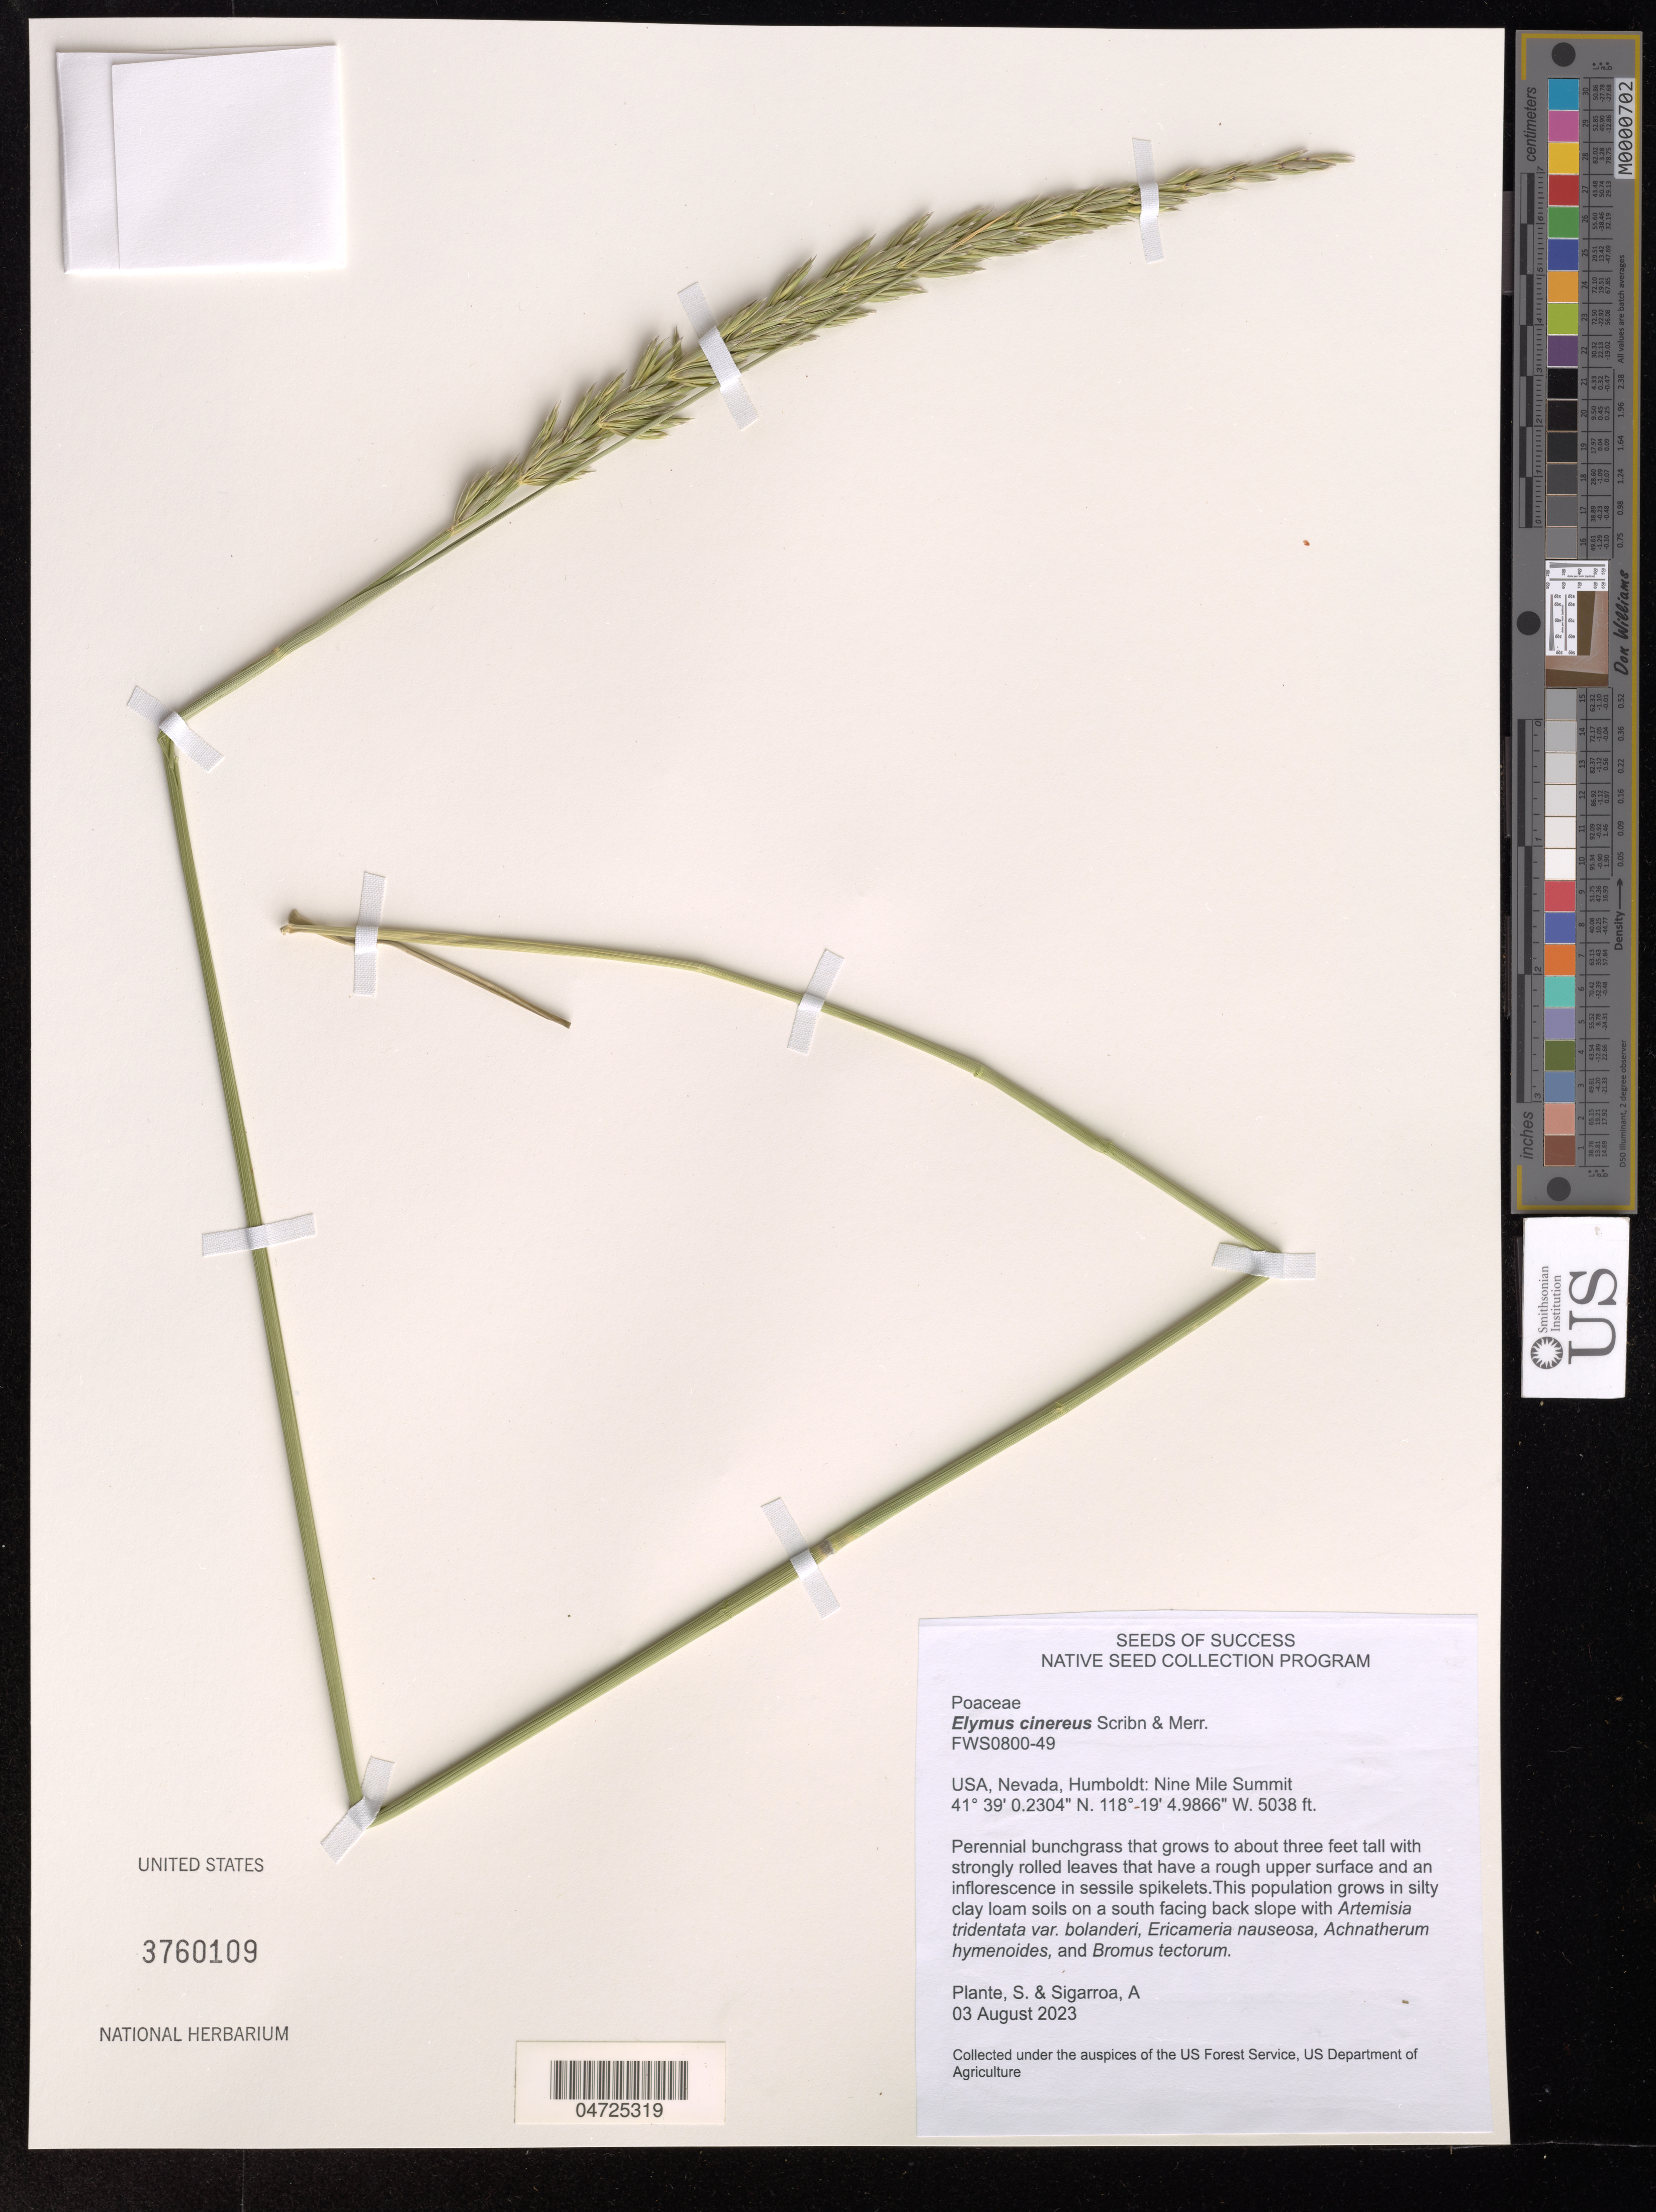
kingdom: Plantae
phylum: Tracheophyta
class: Liliopsida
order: Poales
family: Poaceae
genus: Elymus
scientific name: Elymus cinereus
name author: Scribn. & Merr.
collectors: S. Plante & A. Sigarroa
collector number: FWS0800-49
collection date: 2023-08-03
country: United States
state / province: Nevada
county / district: Humboldt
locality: Humboldt: Nine Mile Summit.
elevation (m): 1536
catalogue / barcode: US 3760109